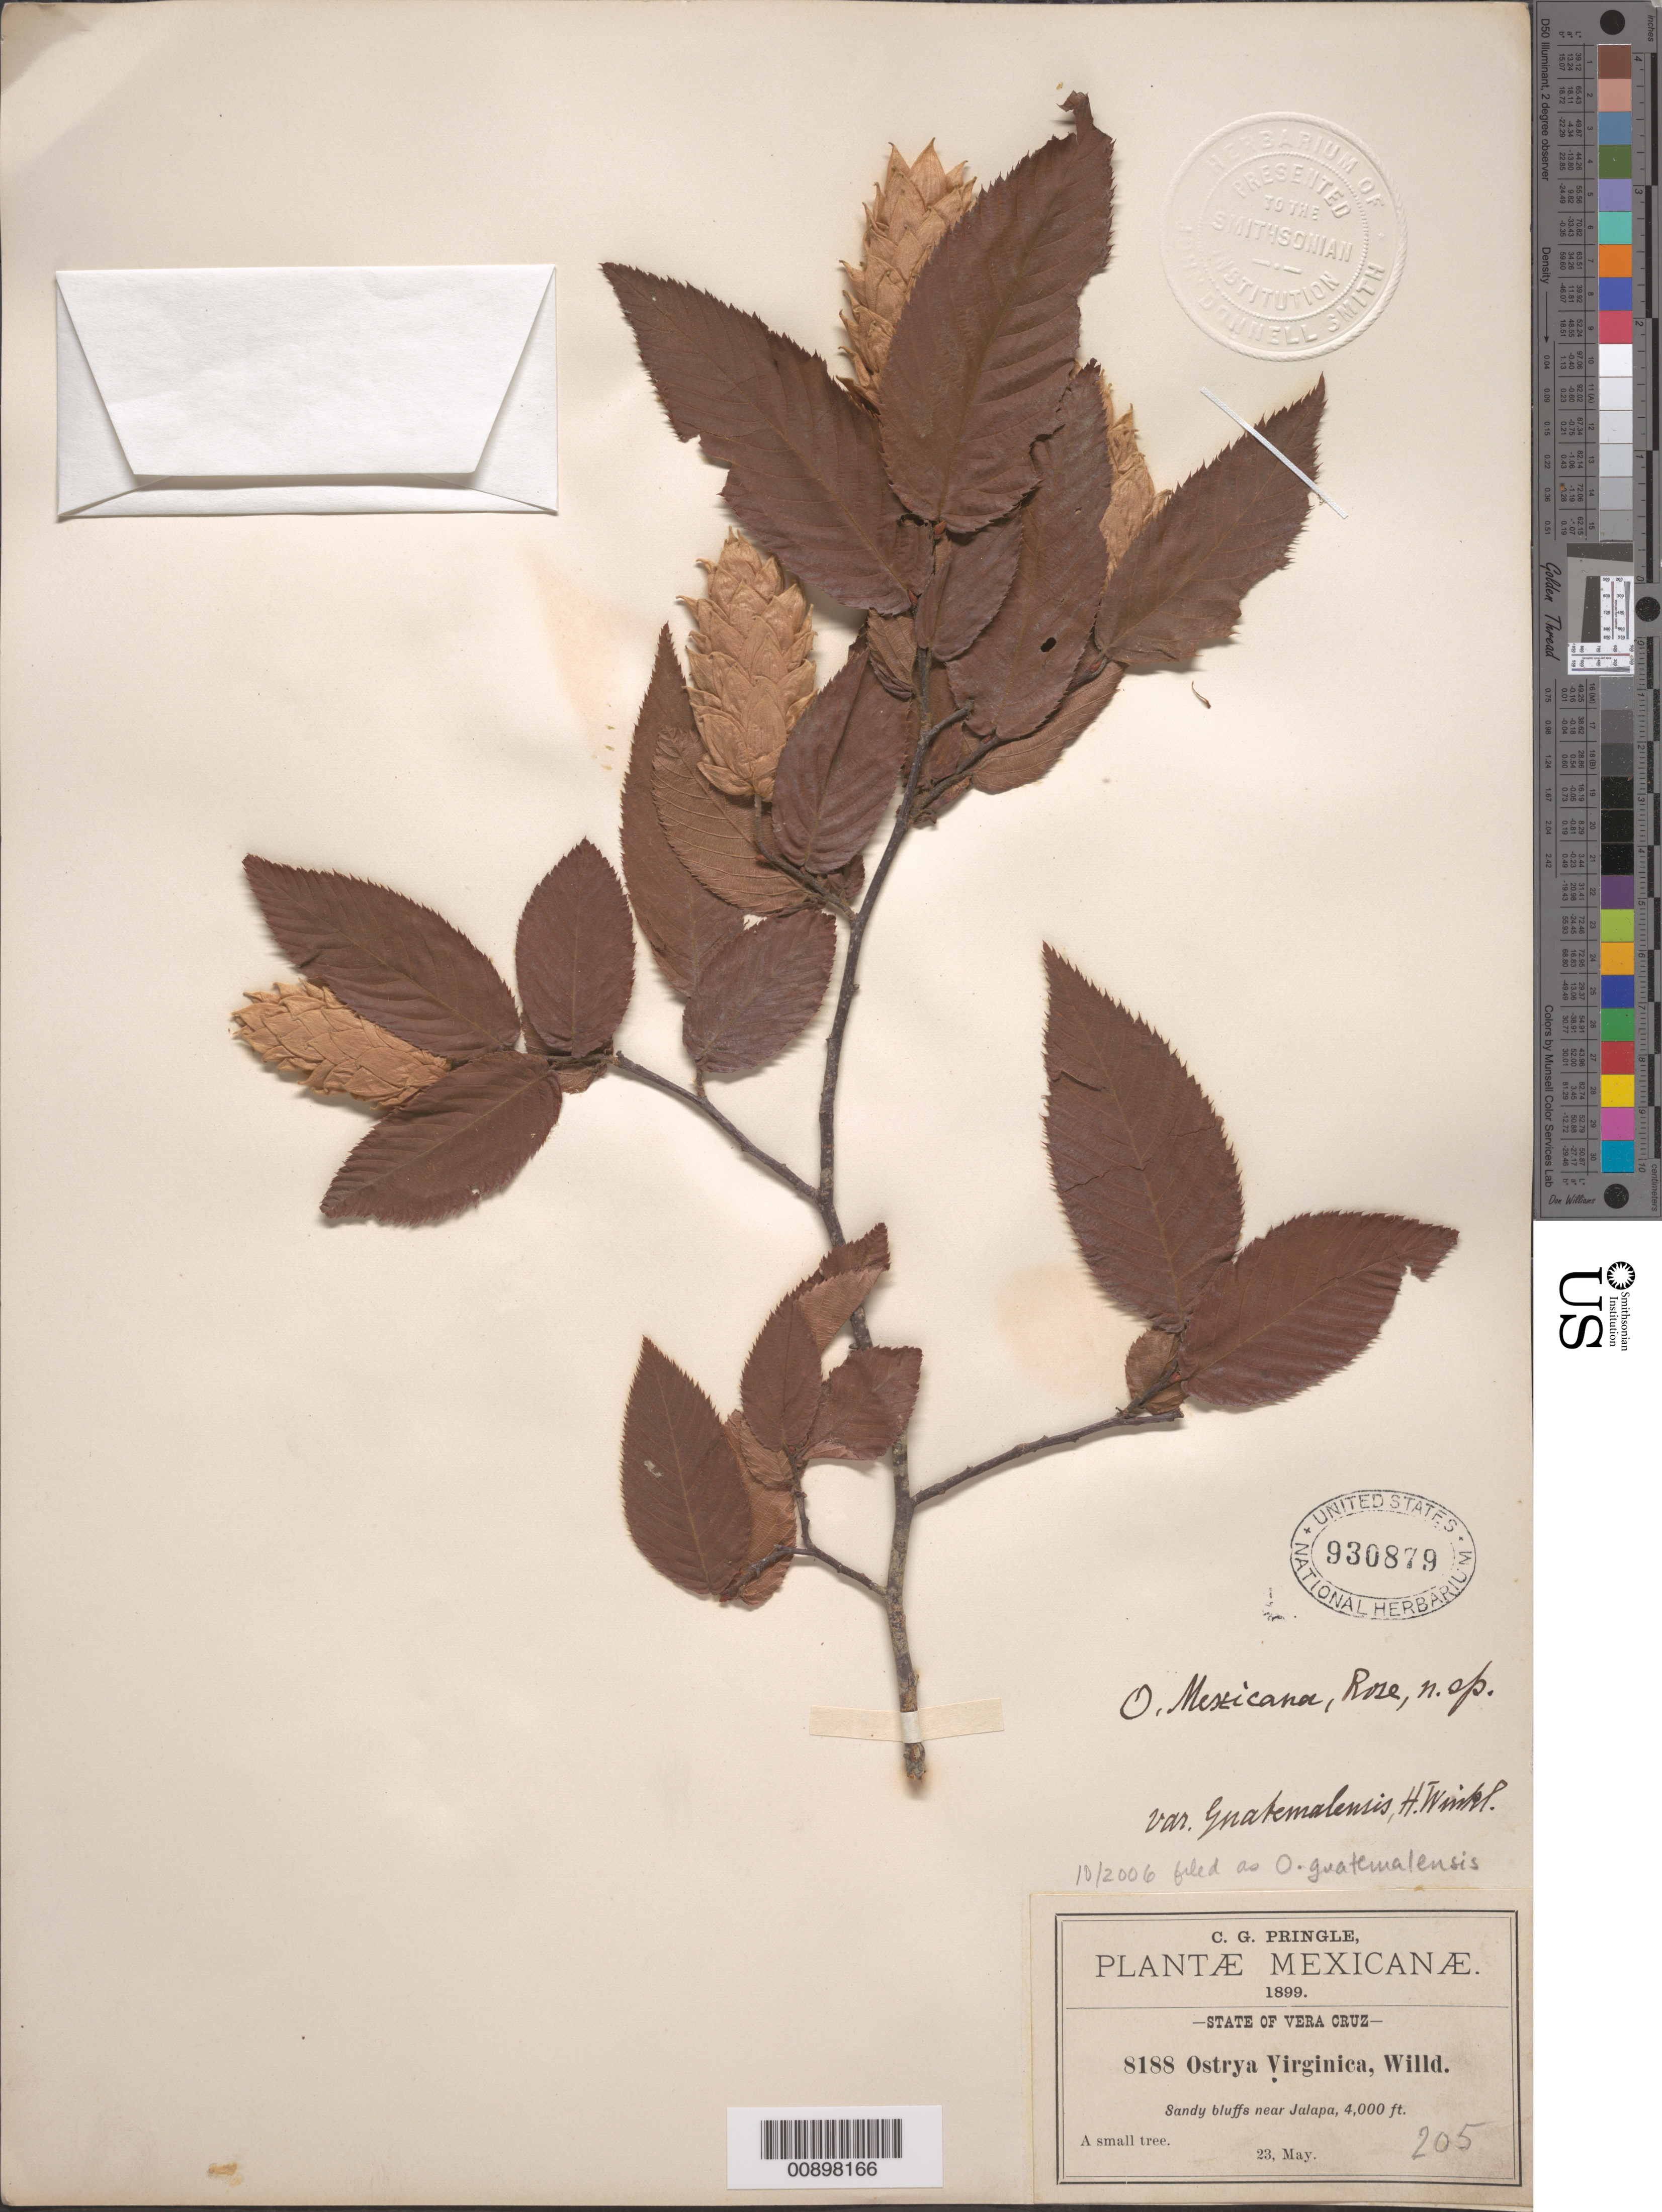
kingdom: Plantae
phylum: Tracheophyta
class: Magnoliopsida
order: Fagales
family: Betulaceae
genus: Ostrya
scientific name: Ostrya guatemalensis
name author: (H.J.P. Winkl.) Rose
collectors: C. G. Pringle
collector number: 8188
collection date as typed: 23 May 1899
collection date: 1899-05-23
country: Mexico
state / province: Veracruz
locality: Near Jalapa, Veracruz.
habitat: Sandy bluffs.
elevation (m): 1219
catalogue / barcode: US 930879